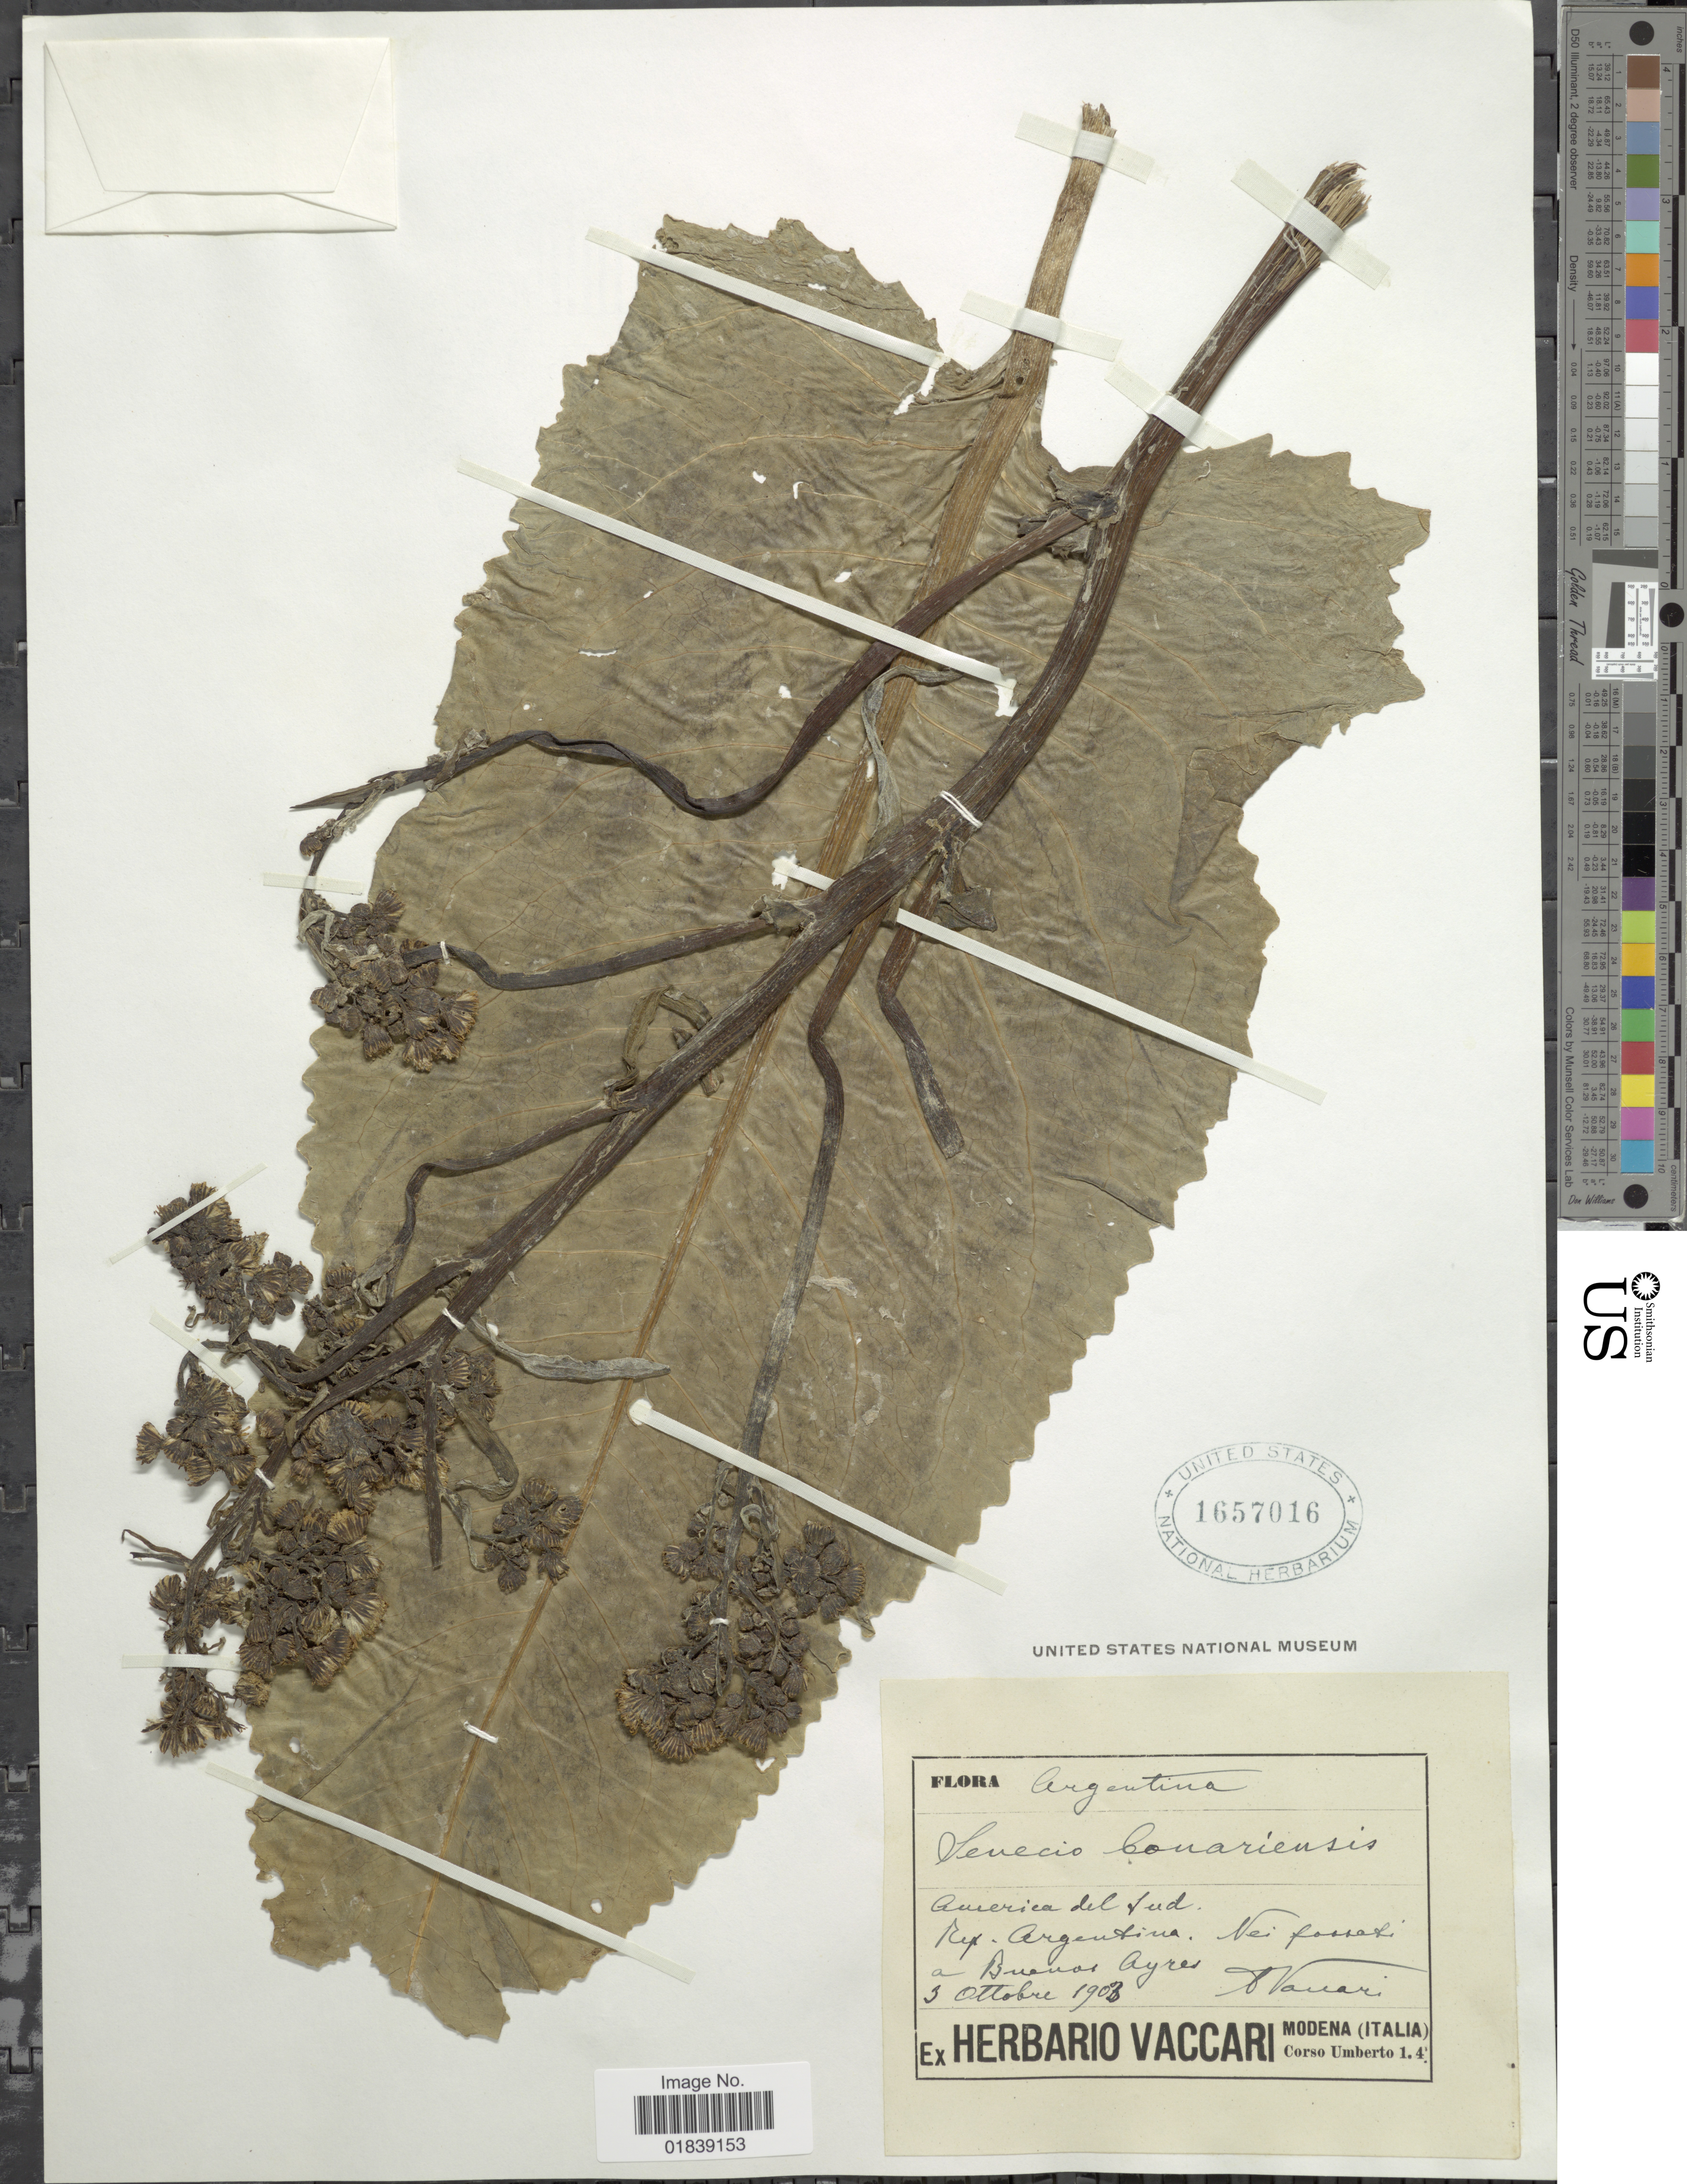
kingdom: Plantae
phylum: Tracheophyta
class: Magnoliopsida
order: Asterales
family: Asteraceae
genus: Senecio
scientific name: Senecio bonariensis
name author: Hook. & Arn.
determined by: Salomon, Luciana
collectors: A. Vaccari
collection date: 1903-10-03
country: Argentina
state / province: Buenos Aires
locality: America del Sud, Rep. Argentina, Nei Passati.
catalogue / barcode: US 1657016